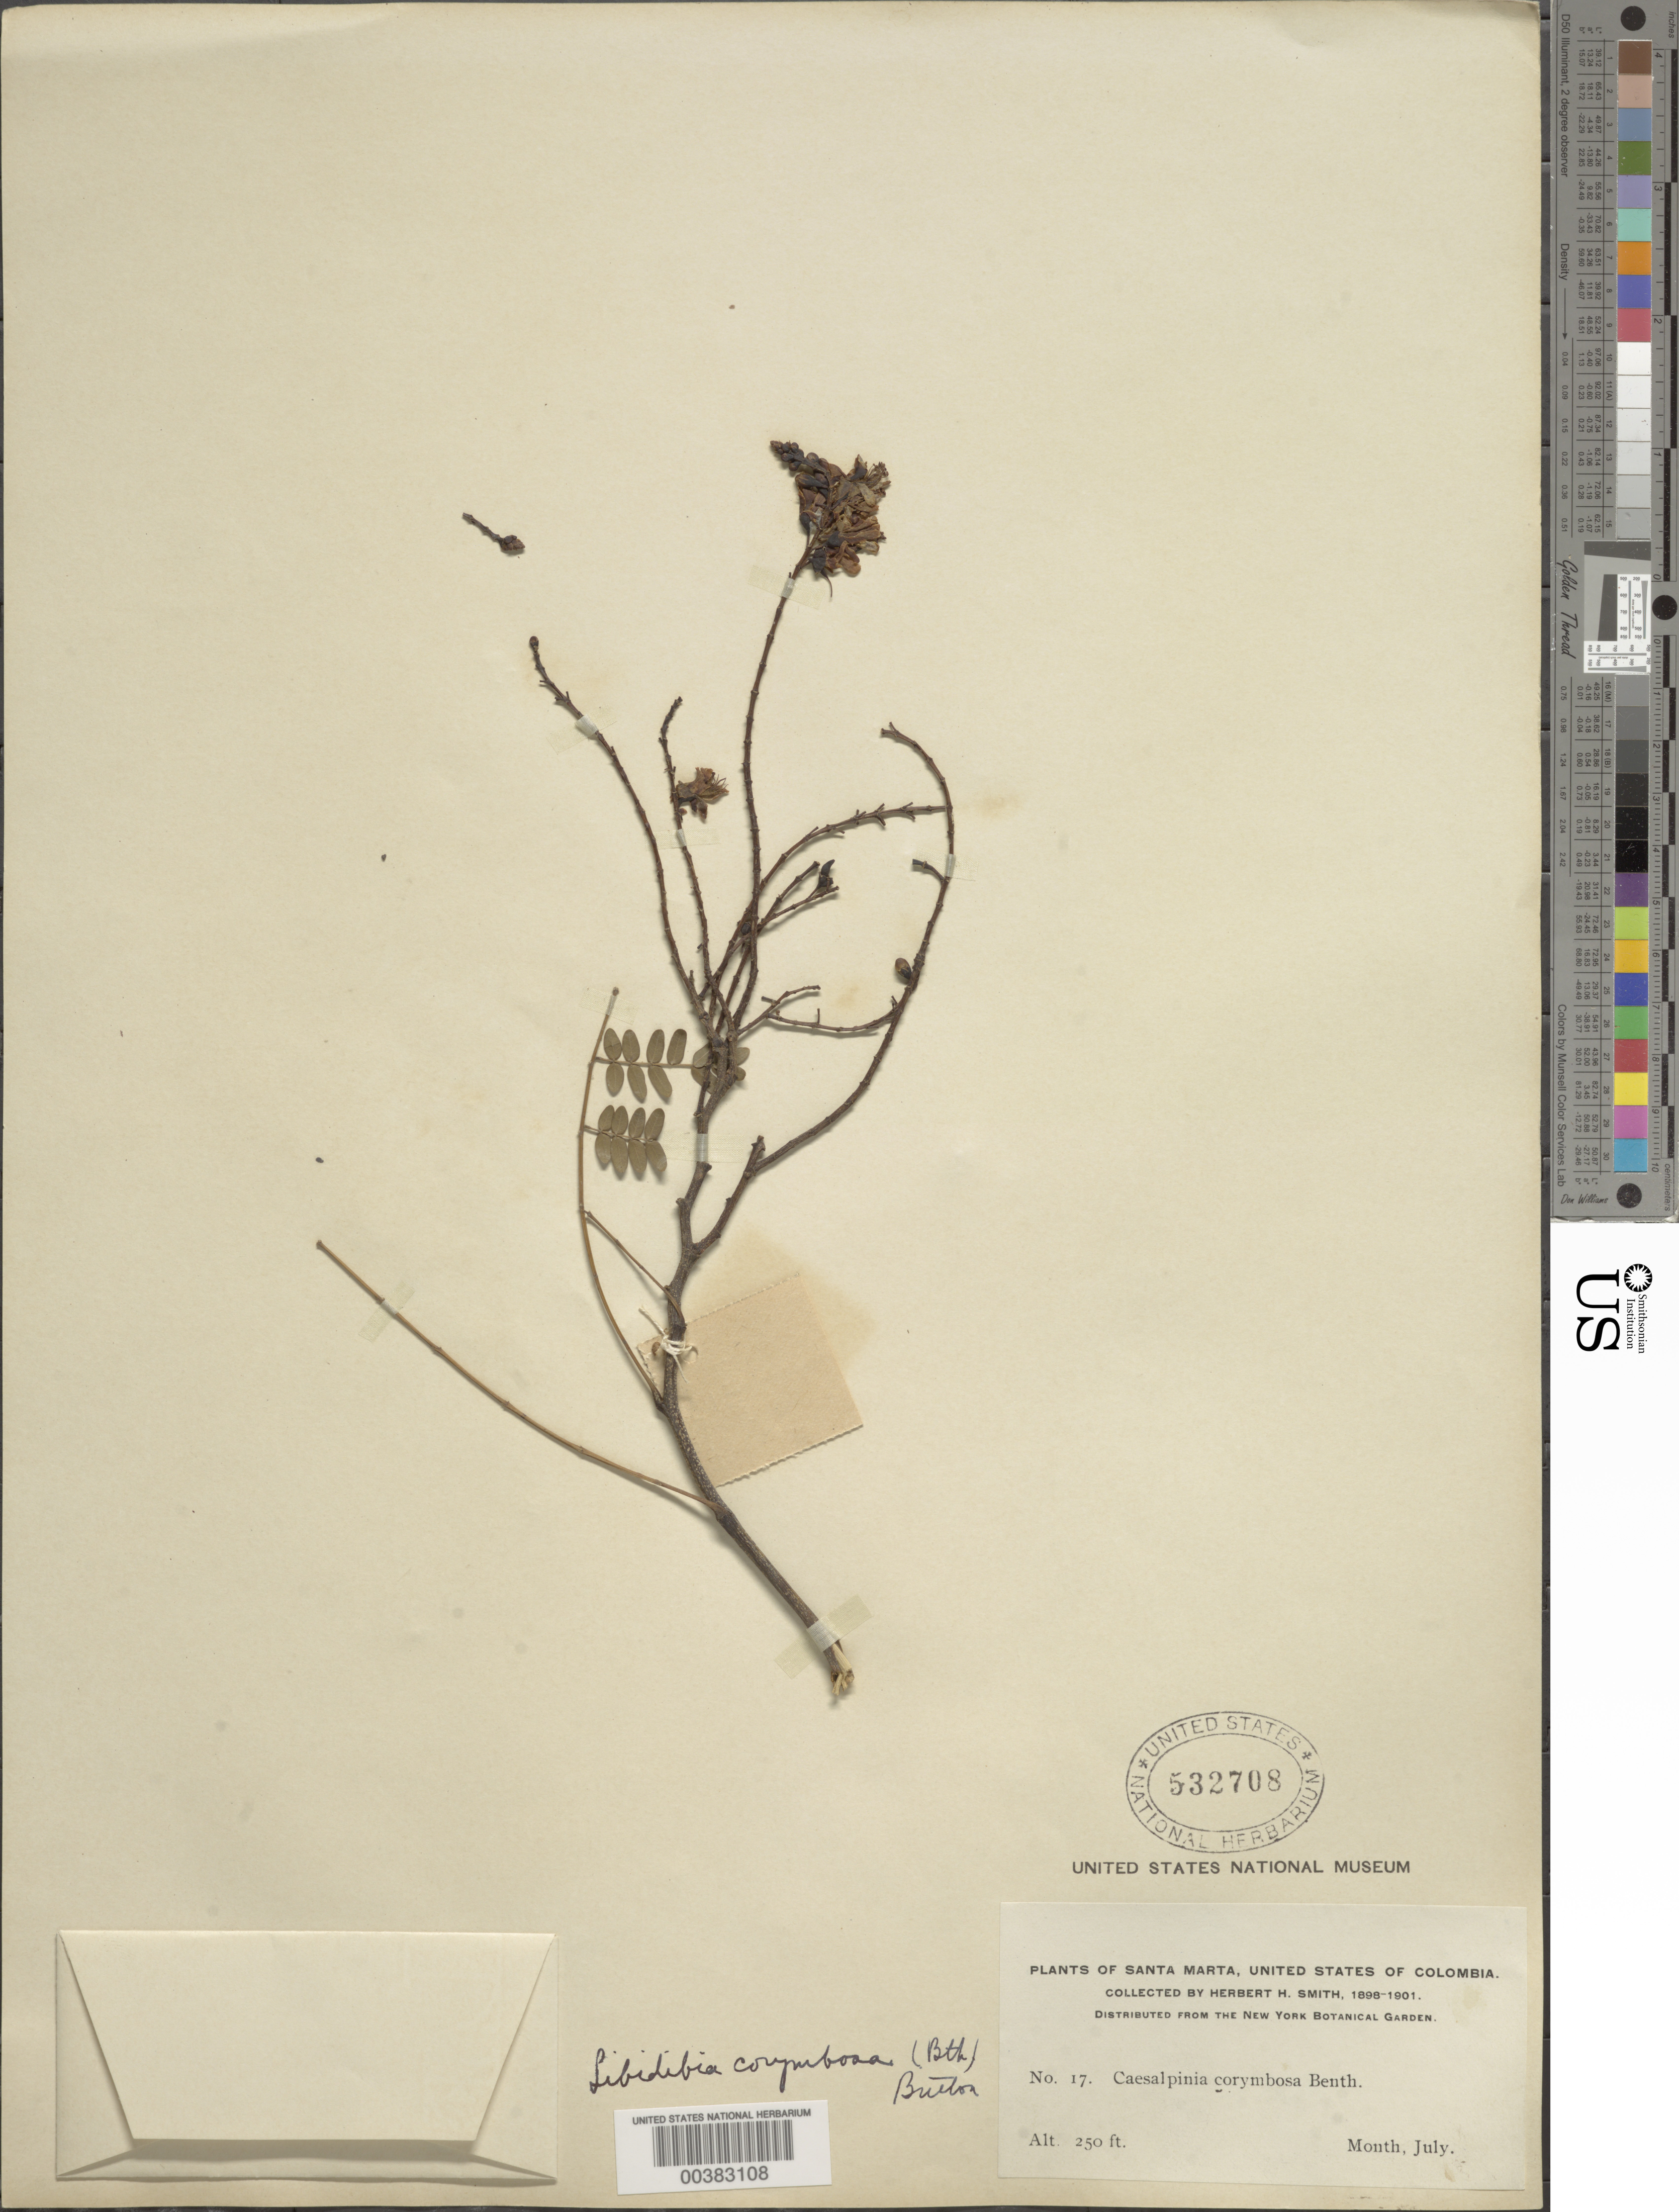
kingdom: Plantae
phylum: Tracheophyta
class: Magnoliopsida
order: Fabales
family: Fabaceae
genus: Libidibia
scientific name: Libidibia glabrata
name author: (Kunth) C. Cast. & G.P. Lewis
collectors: Herbert H. Smith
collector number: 17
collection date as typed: Jul 1898 to -- Jul 1901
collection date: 1898-07/1901-07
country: Colombia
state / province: Magdalena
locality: Santa Marta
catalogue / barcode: US 532708